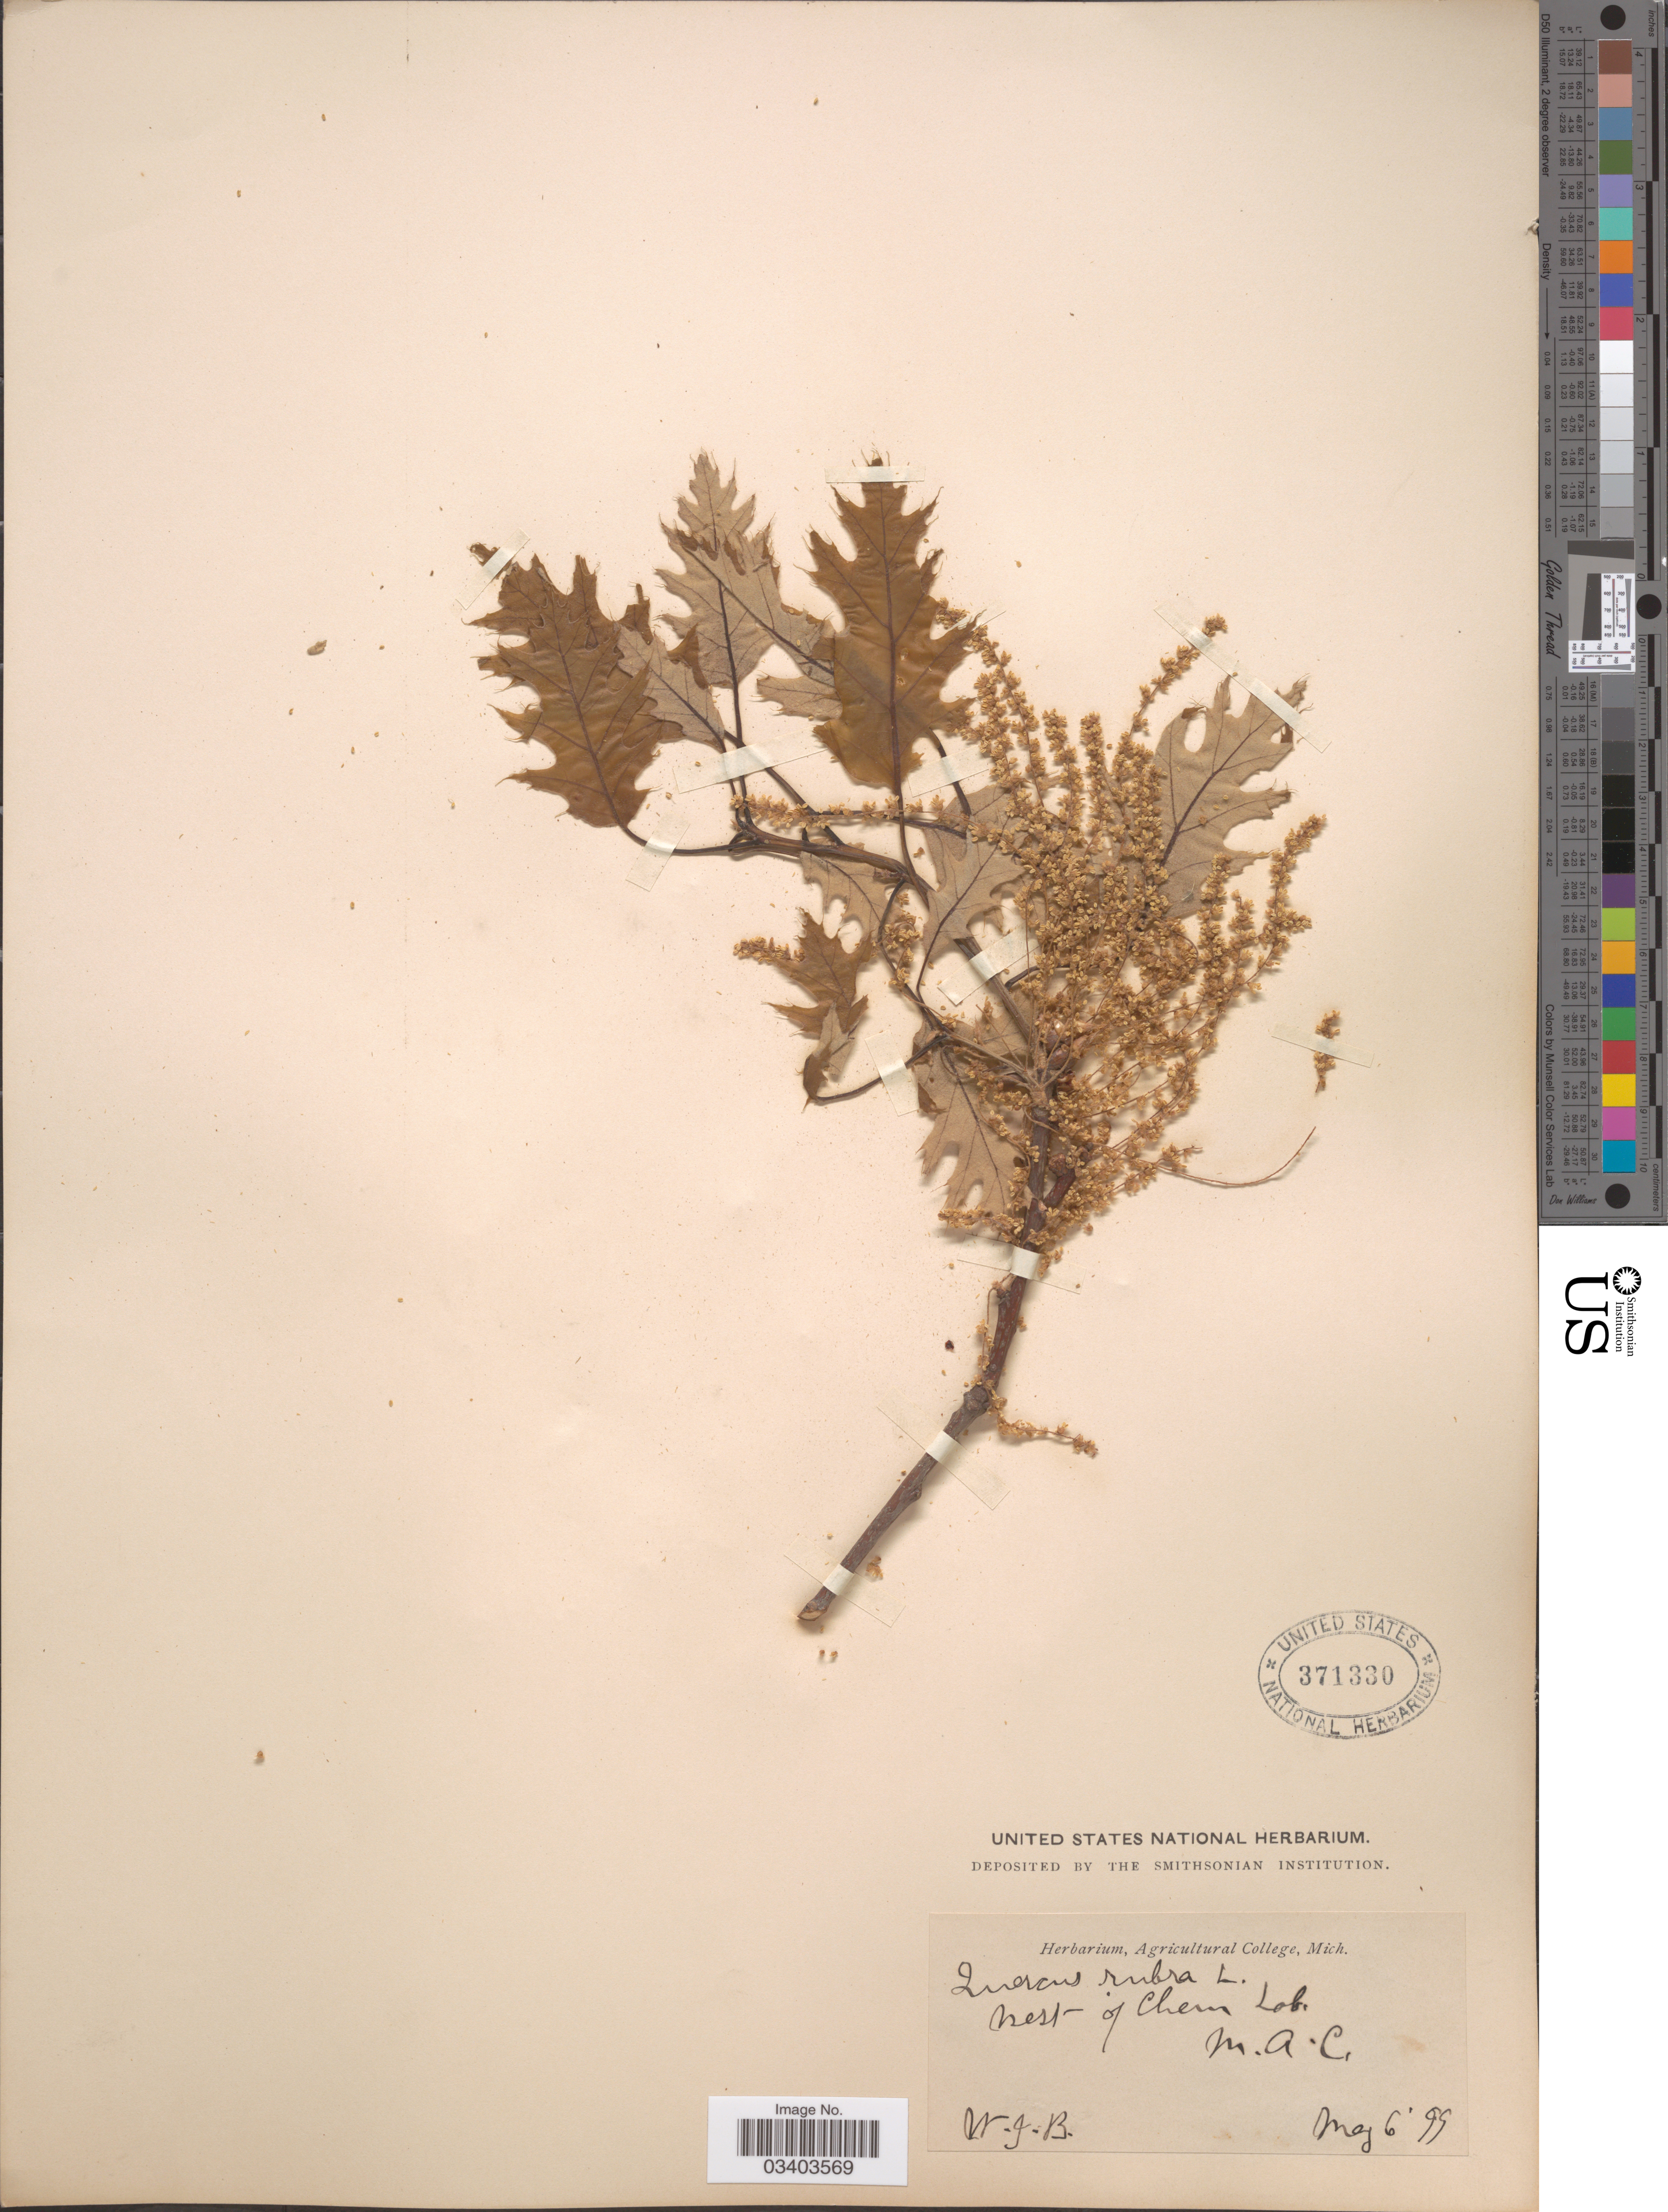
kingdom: Plantae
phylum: Tracheophyta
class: Magnoliopsida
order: Fagales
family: Fagaceae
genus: Quercus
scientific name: Quercus borealis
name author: F. Michx.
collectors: W.J.B.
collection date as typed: Transcribed d/m/y: 6/5/99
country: United States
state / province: Michigan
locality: West of Chem Lob. M. A. C.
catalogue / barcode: US 371330